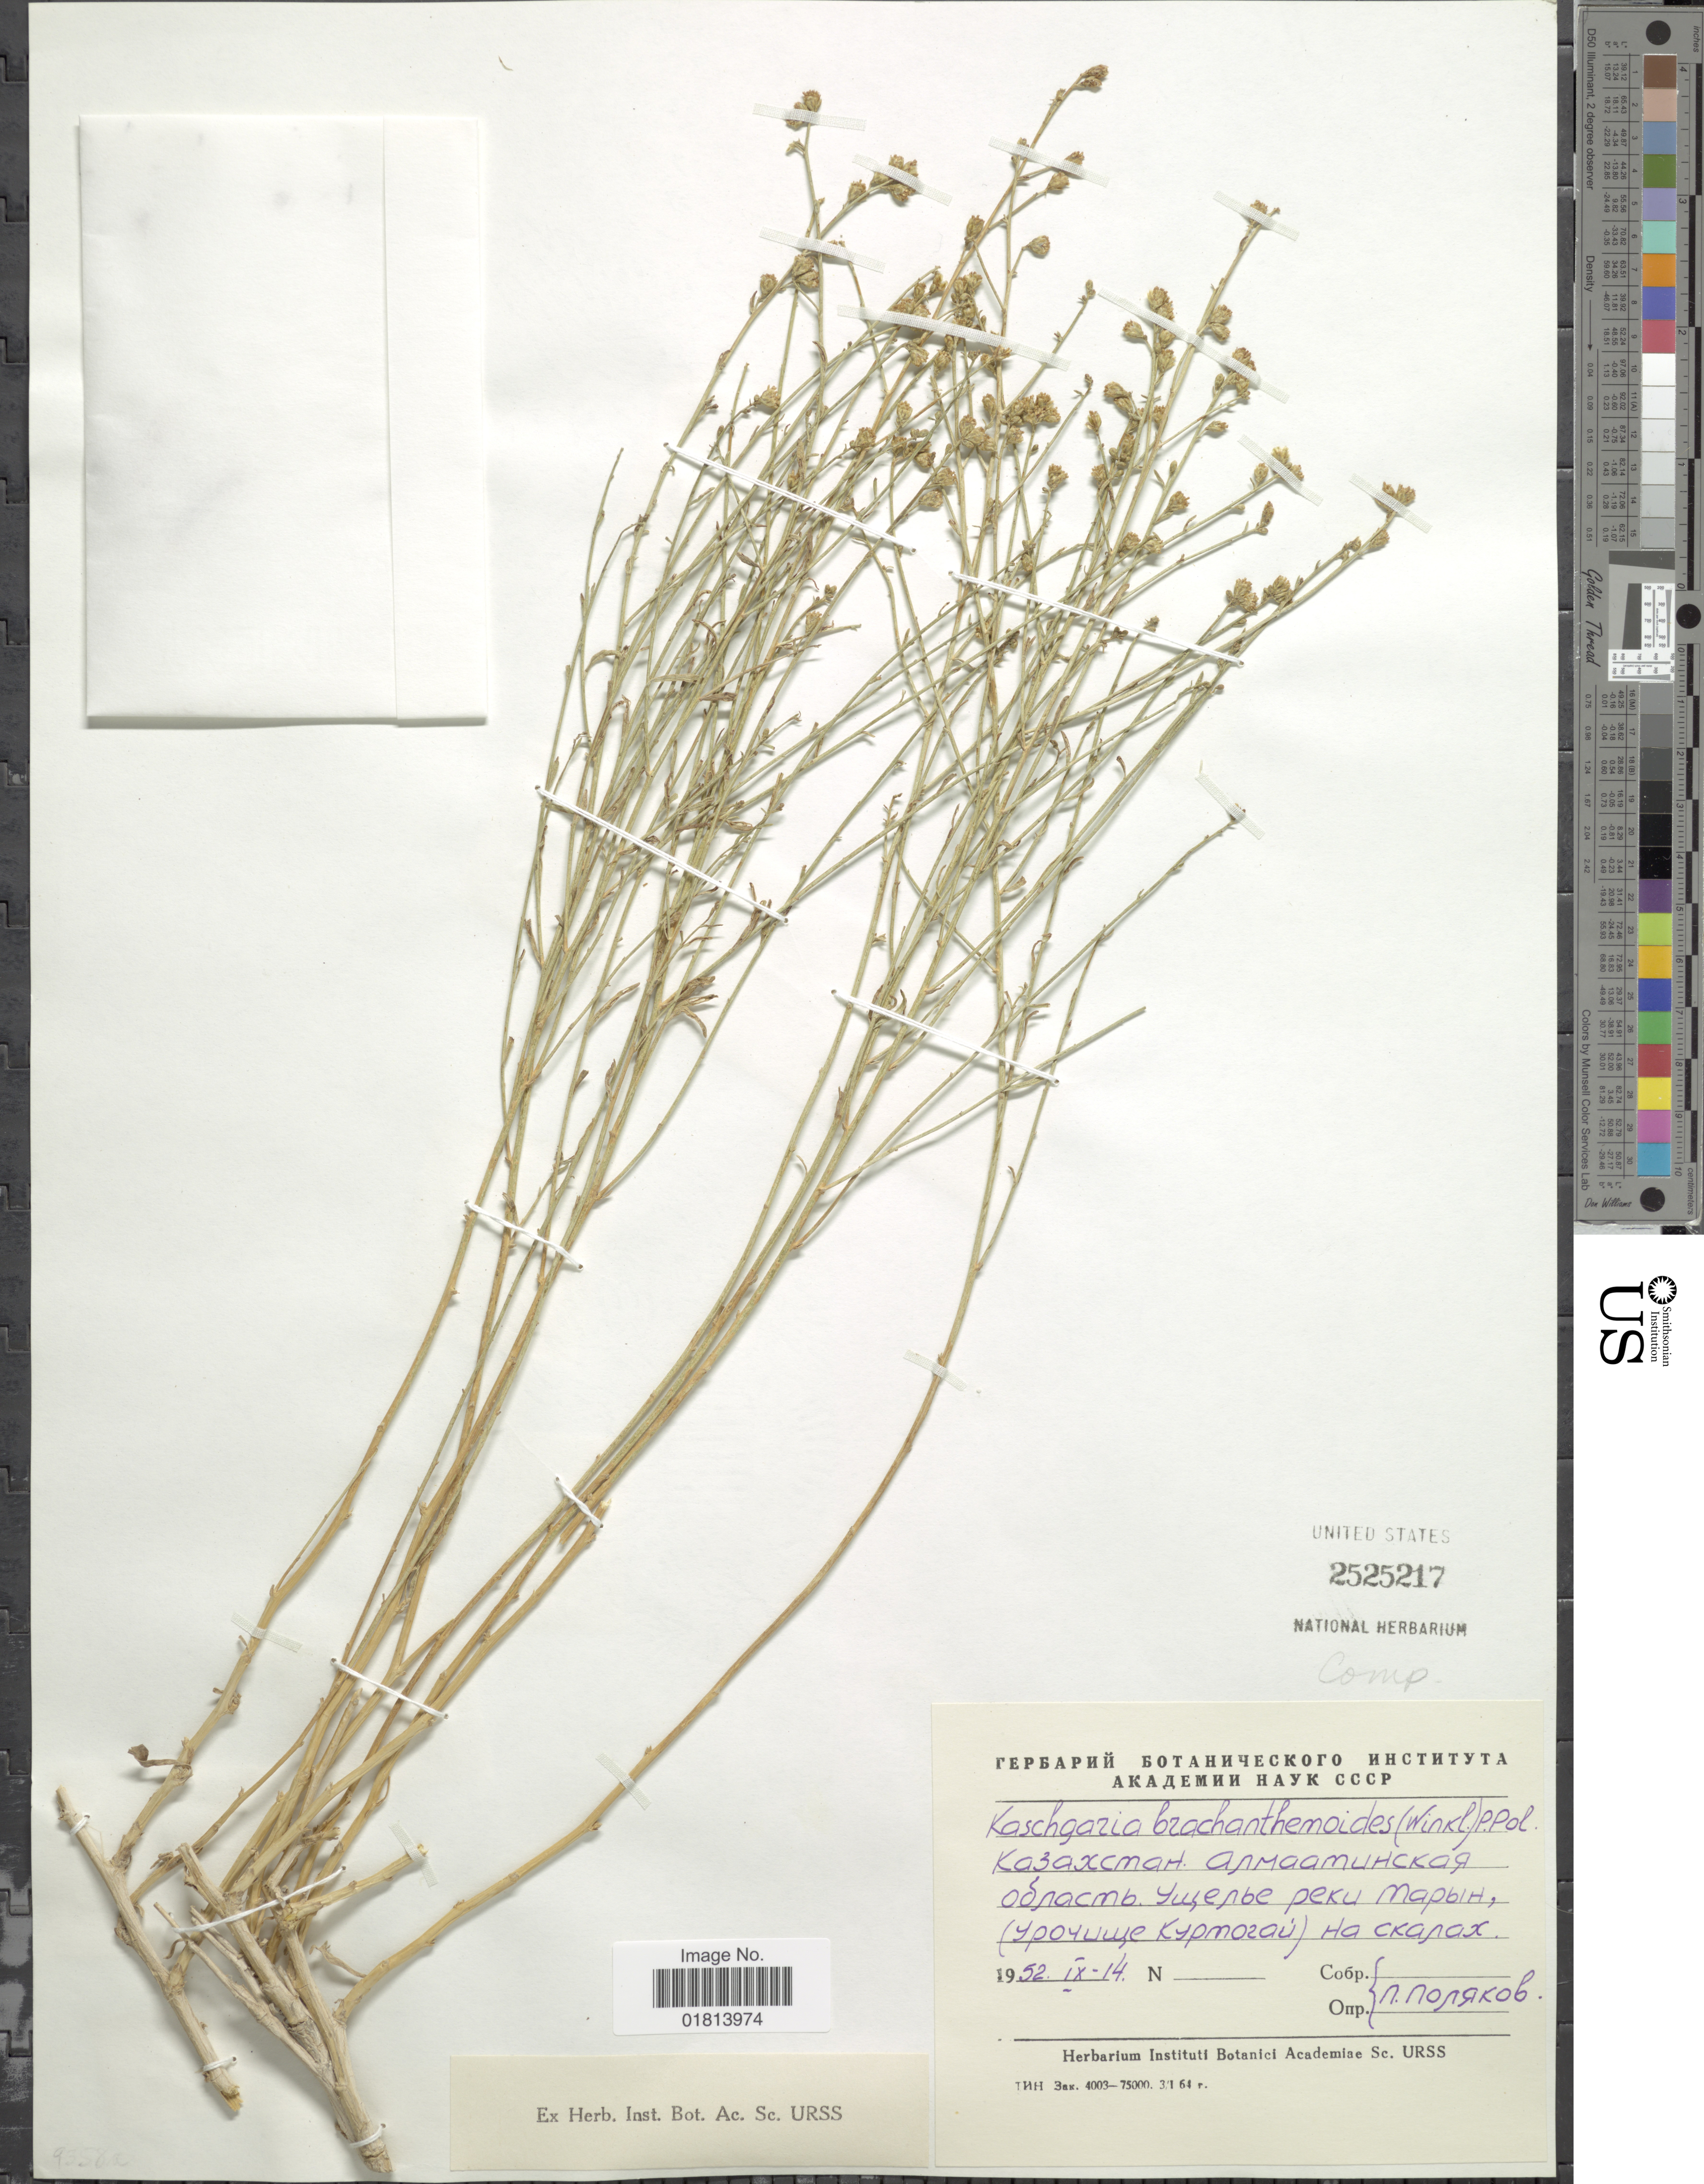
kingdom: Plantae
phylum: Tracheophyta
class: Magnoliopsida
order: Asterales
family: Asteraceae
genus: Kaschgaria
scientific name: Kaschgaria brachanthemoides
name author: (C. Winkl.) Poljakov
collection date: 1952-09-14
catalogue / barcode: US 2525217